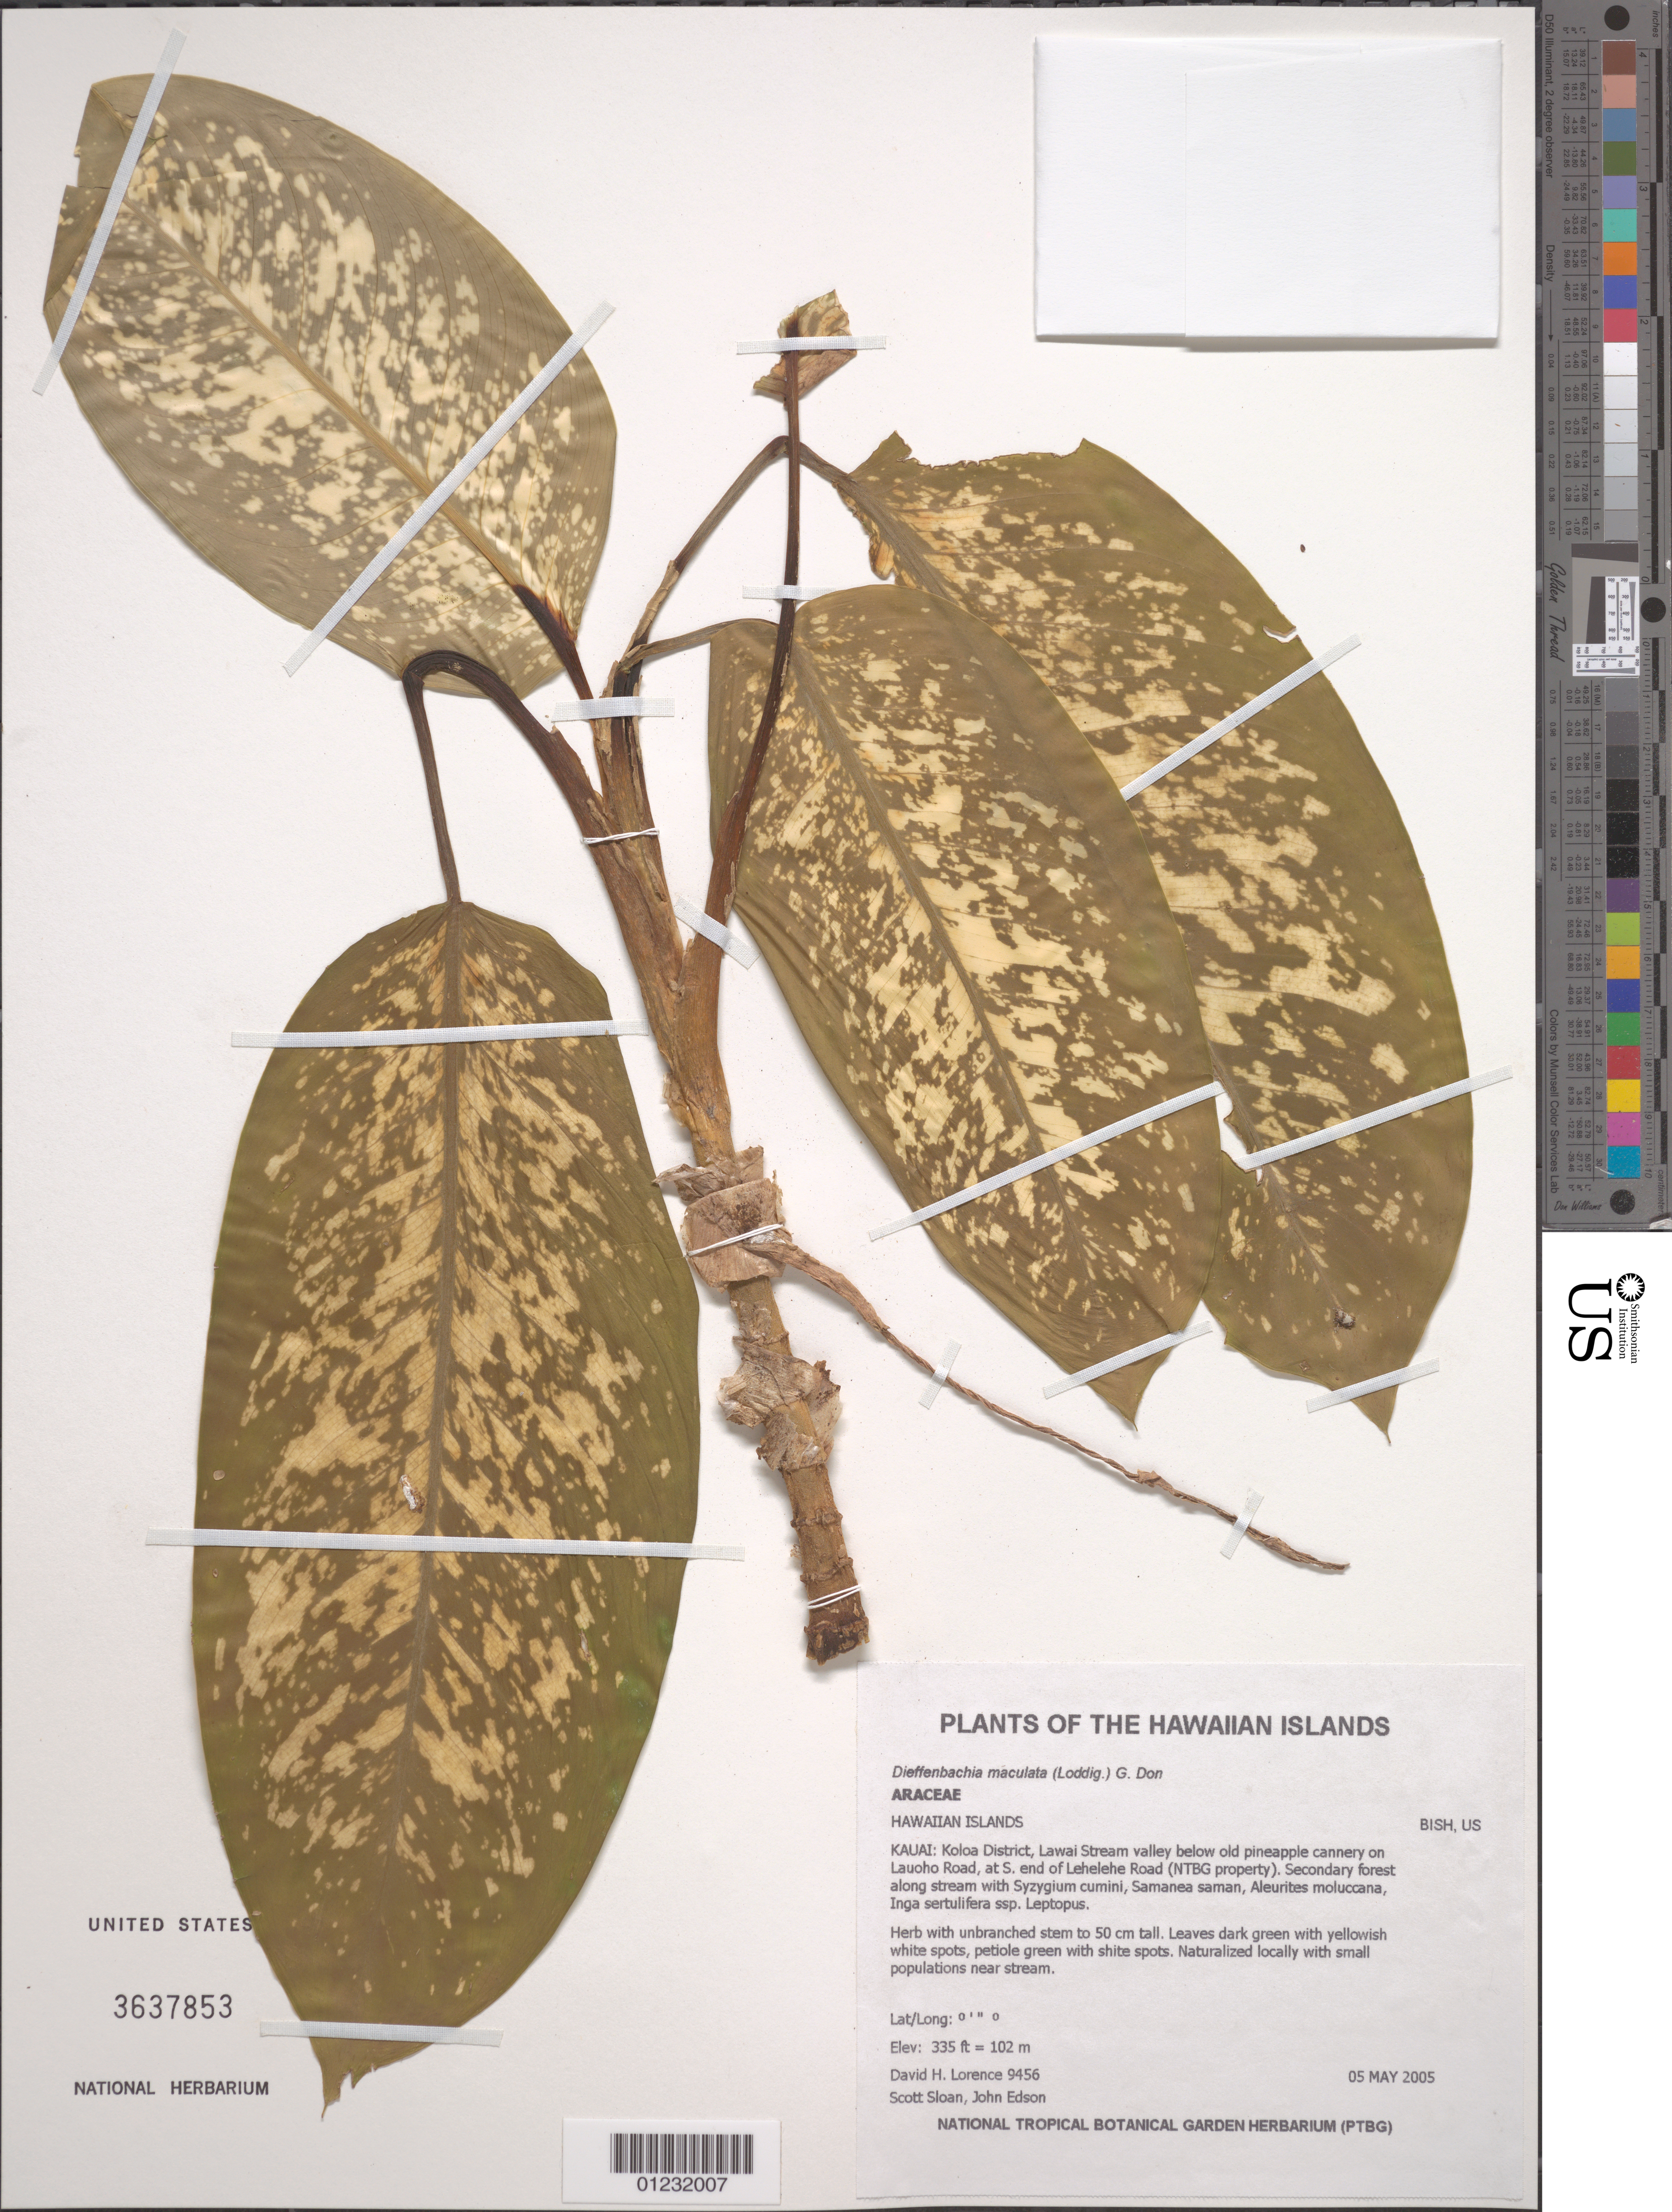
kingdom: Plantae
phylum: Tracheophyta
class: Liliopsida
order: Alismatales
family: Araceae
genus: Dieffenbachia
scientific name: Dieffenbachia seguine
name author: (Jacq.) Schott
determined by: Wagner, W. L., (BOT), Smithsonian Institution - National Museum of Natural History (UNITED STATES)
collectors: D. Lorence, S. Sloan & J. Edson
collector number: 9456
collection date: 2005-10-05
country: United States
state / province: Hawaii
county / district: Kauai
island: Kaua'i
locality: Koloa District, Lawai stream valley below old pineapple cannery on Lauoho Road, at S. end of Lehelehe Road.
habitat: Forest along stream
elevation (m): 102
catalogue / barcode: US 3637853